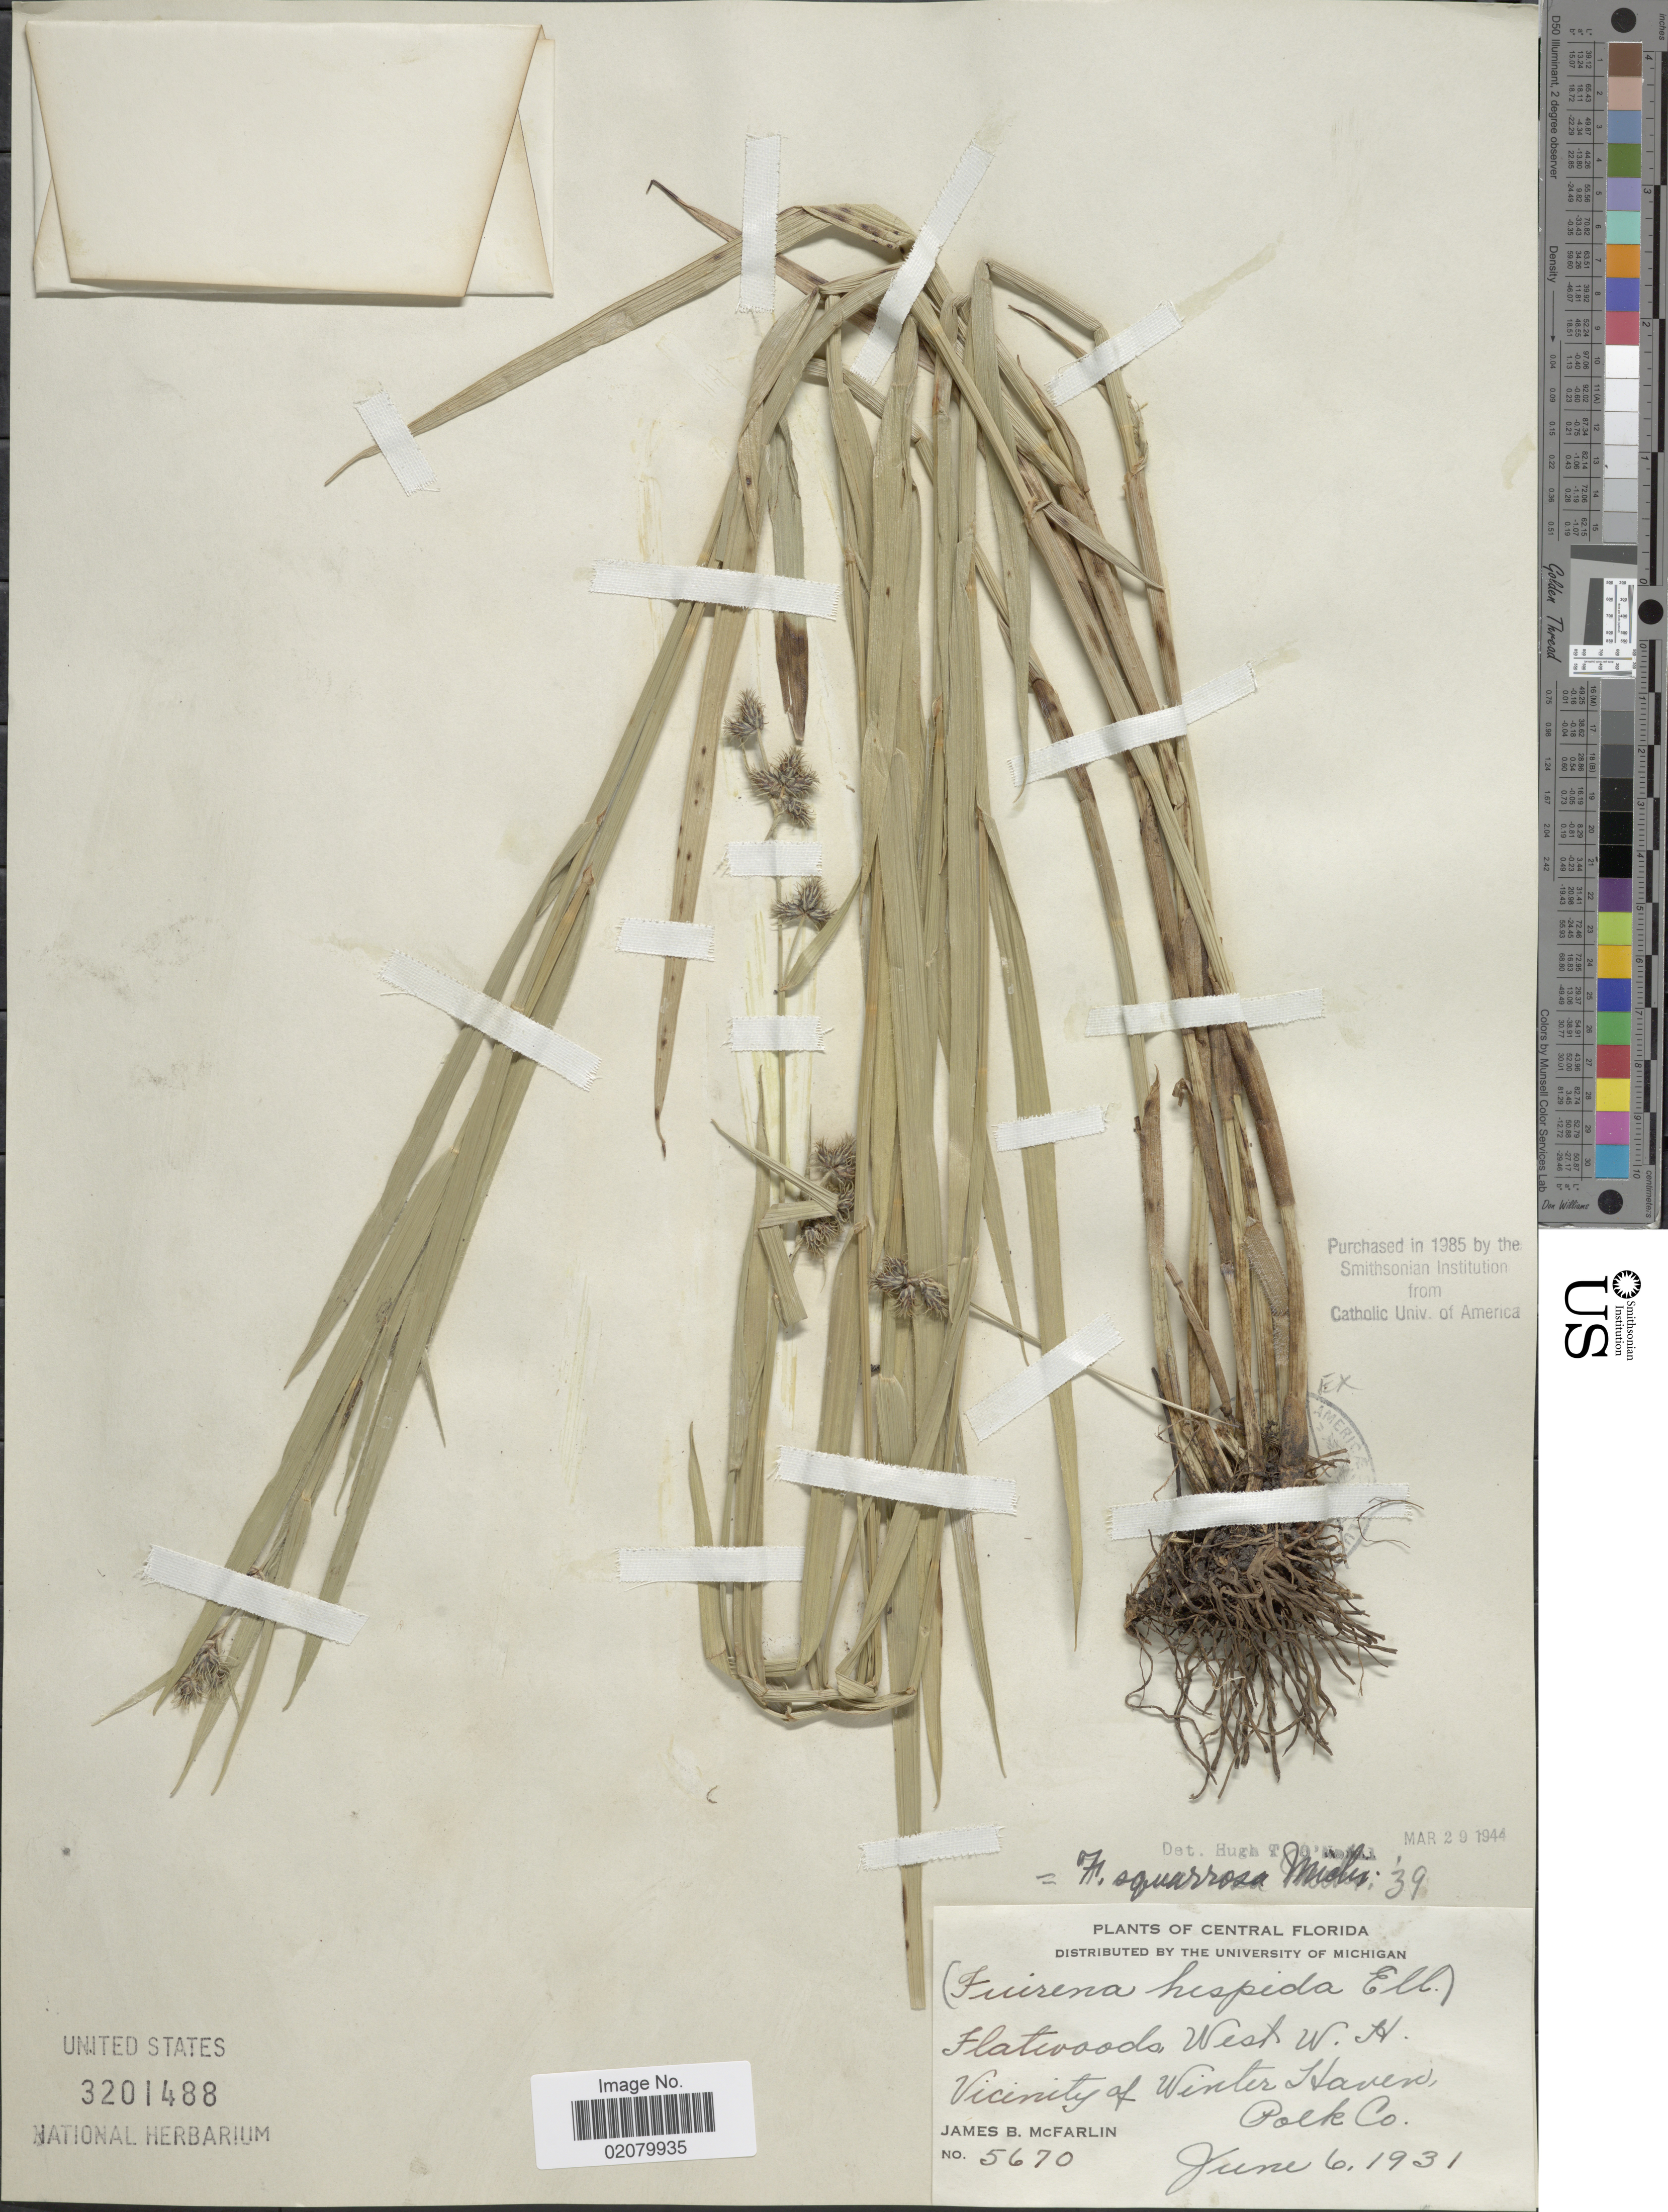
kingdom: Plantae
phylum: Tracheophyta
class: Liliopsida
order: Poales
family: Cyperaceae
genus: Fuirena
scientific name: Fuirena squarrosa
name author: Michx.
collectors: J. McFarlin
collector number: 5670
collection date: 1931-06-06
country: United States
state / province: Florida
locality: Central Florida, Flatwoods, West W.H., Vicinity of Winter Haven, Polk Co.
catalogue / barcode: US 3201488